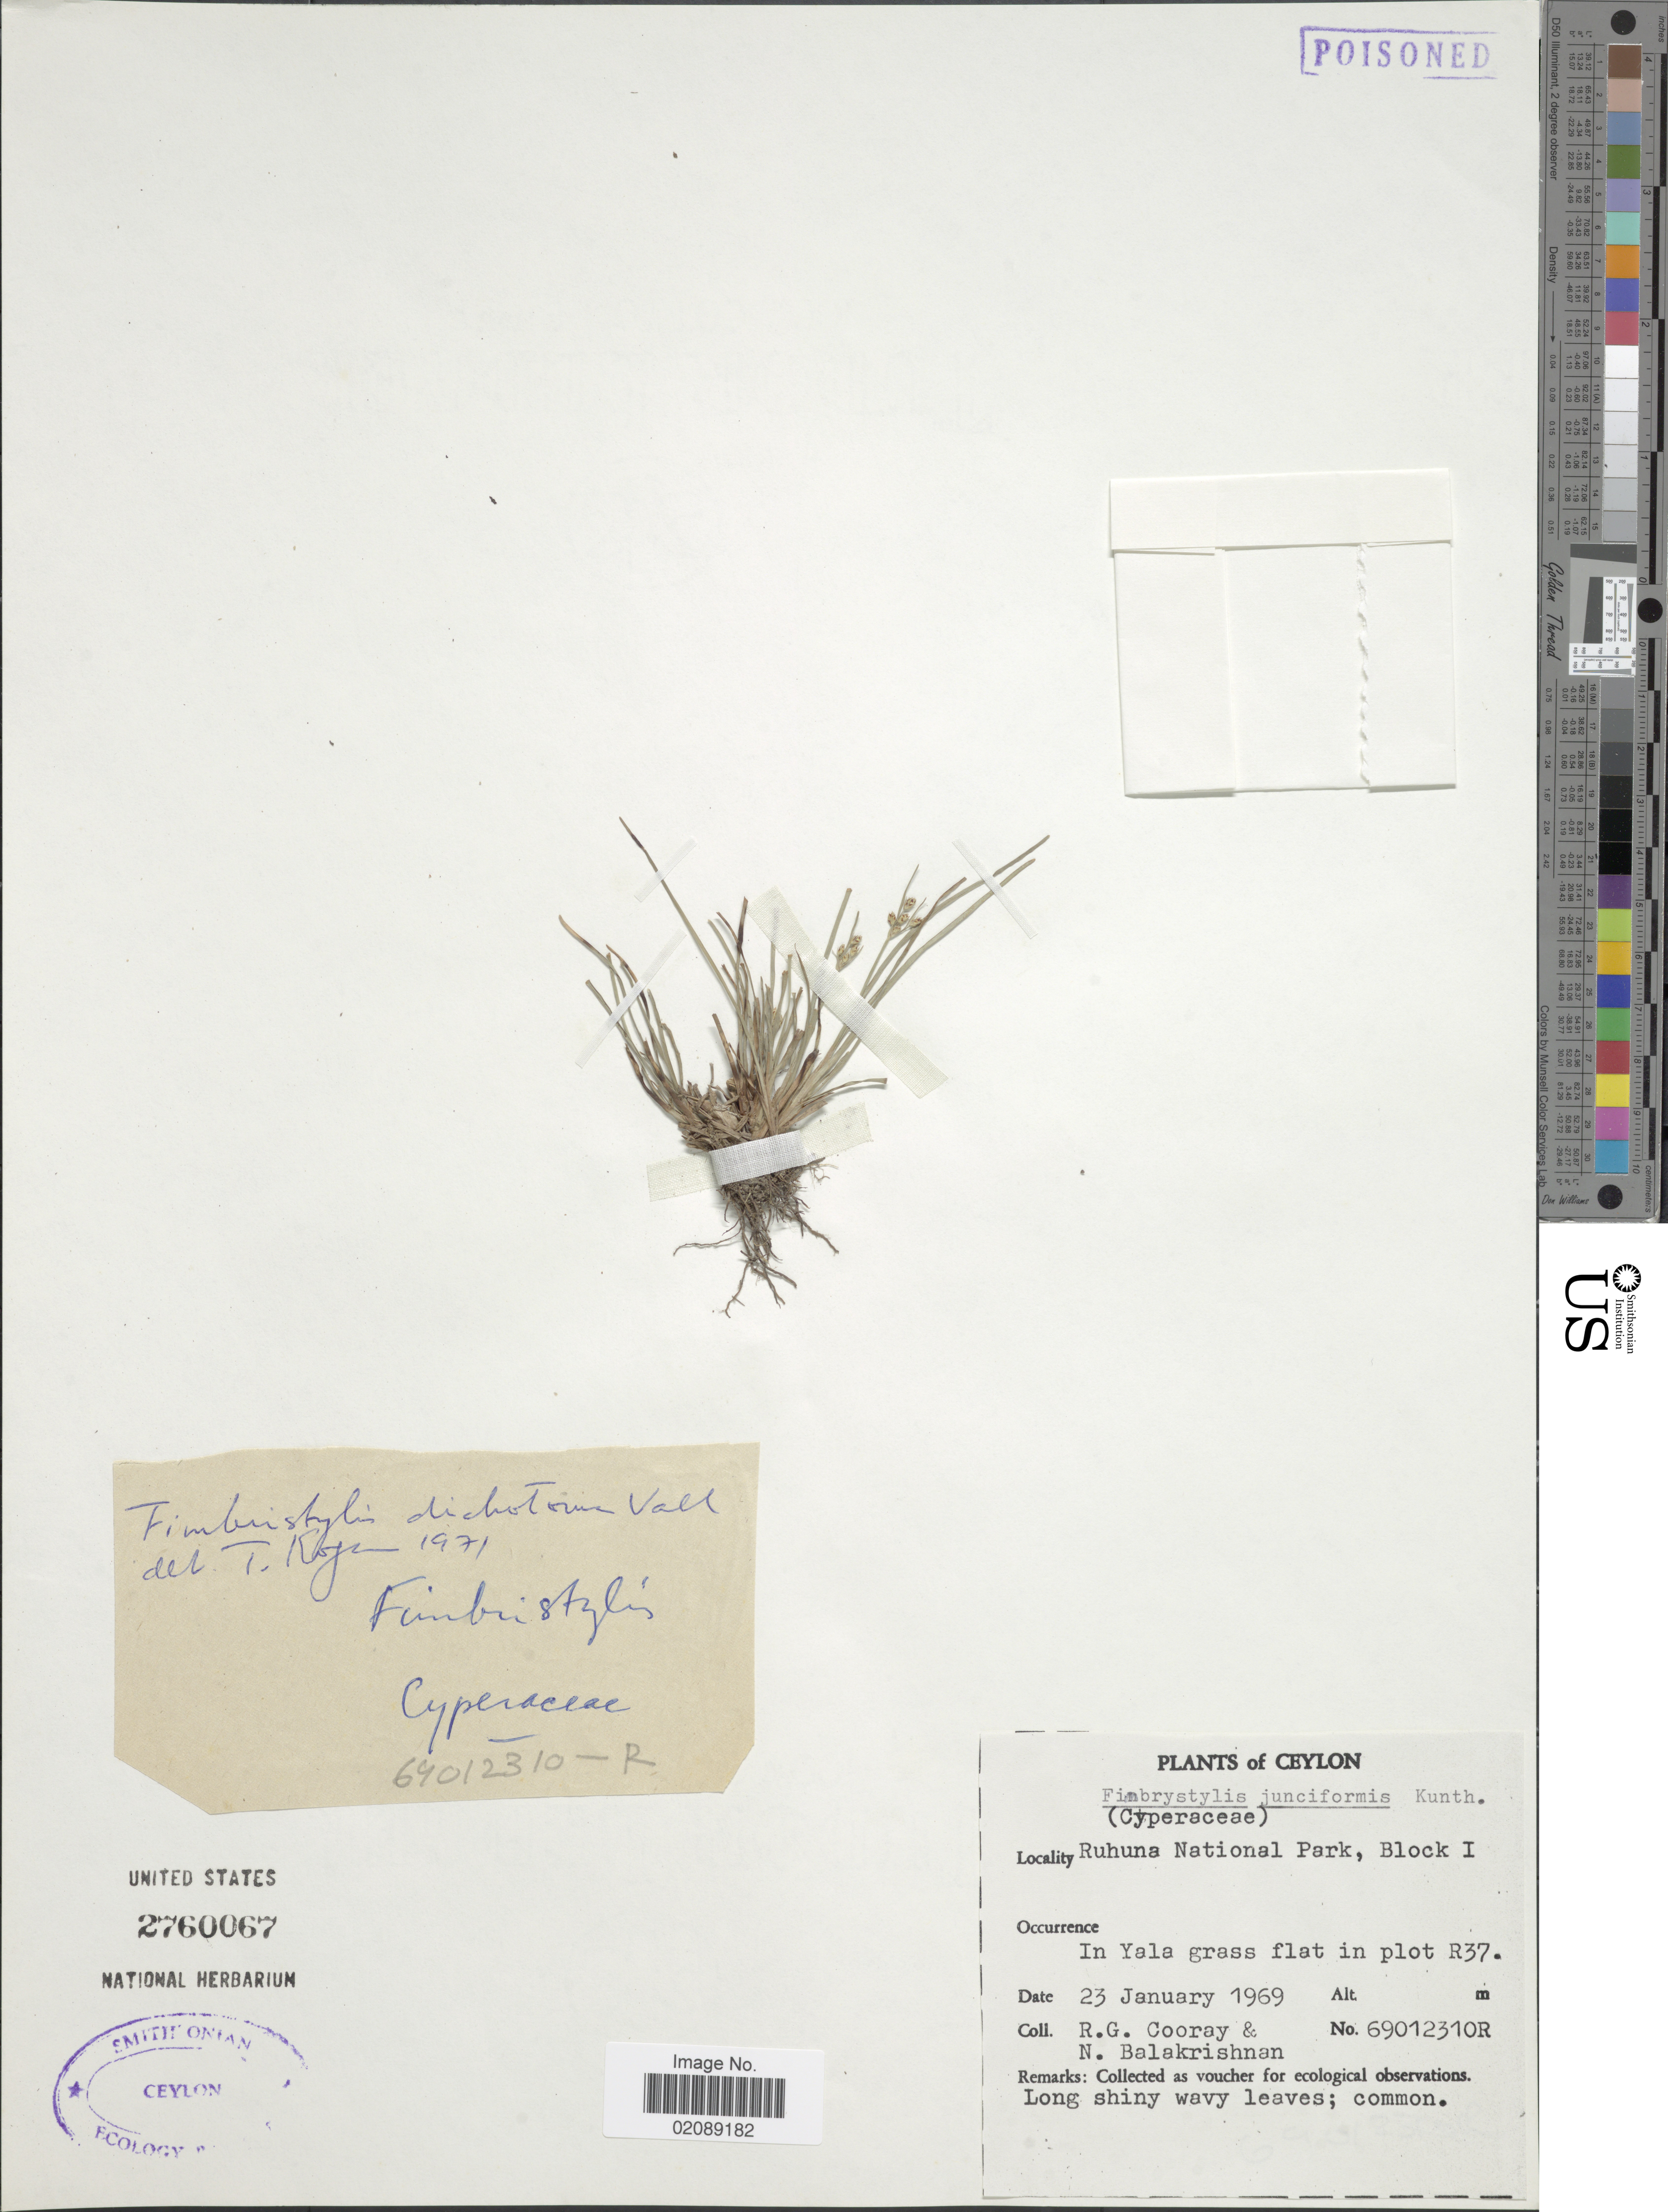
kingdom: Plantae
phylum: Tracheophyta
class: Liliopsida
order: Poales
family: Cyperaceae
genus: Fimbristylis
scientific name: Fimbristylis falcata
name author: (Vahl) Kunth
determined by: Strong, Mark T., (BOT), Smithsonian Institution - National Museum of Natural History (UNITED STATES)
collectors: R. Cooray & N. Balakrishnan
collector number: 69012310R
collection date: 1969-01-23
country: Sri Lanka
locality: Ceylon, Ruhuna National Park, Block I, In Yala grass flat in plot R37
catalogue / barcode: US 2760067